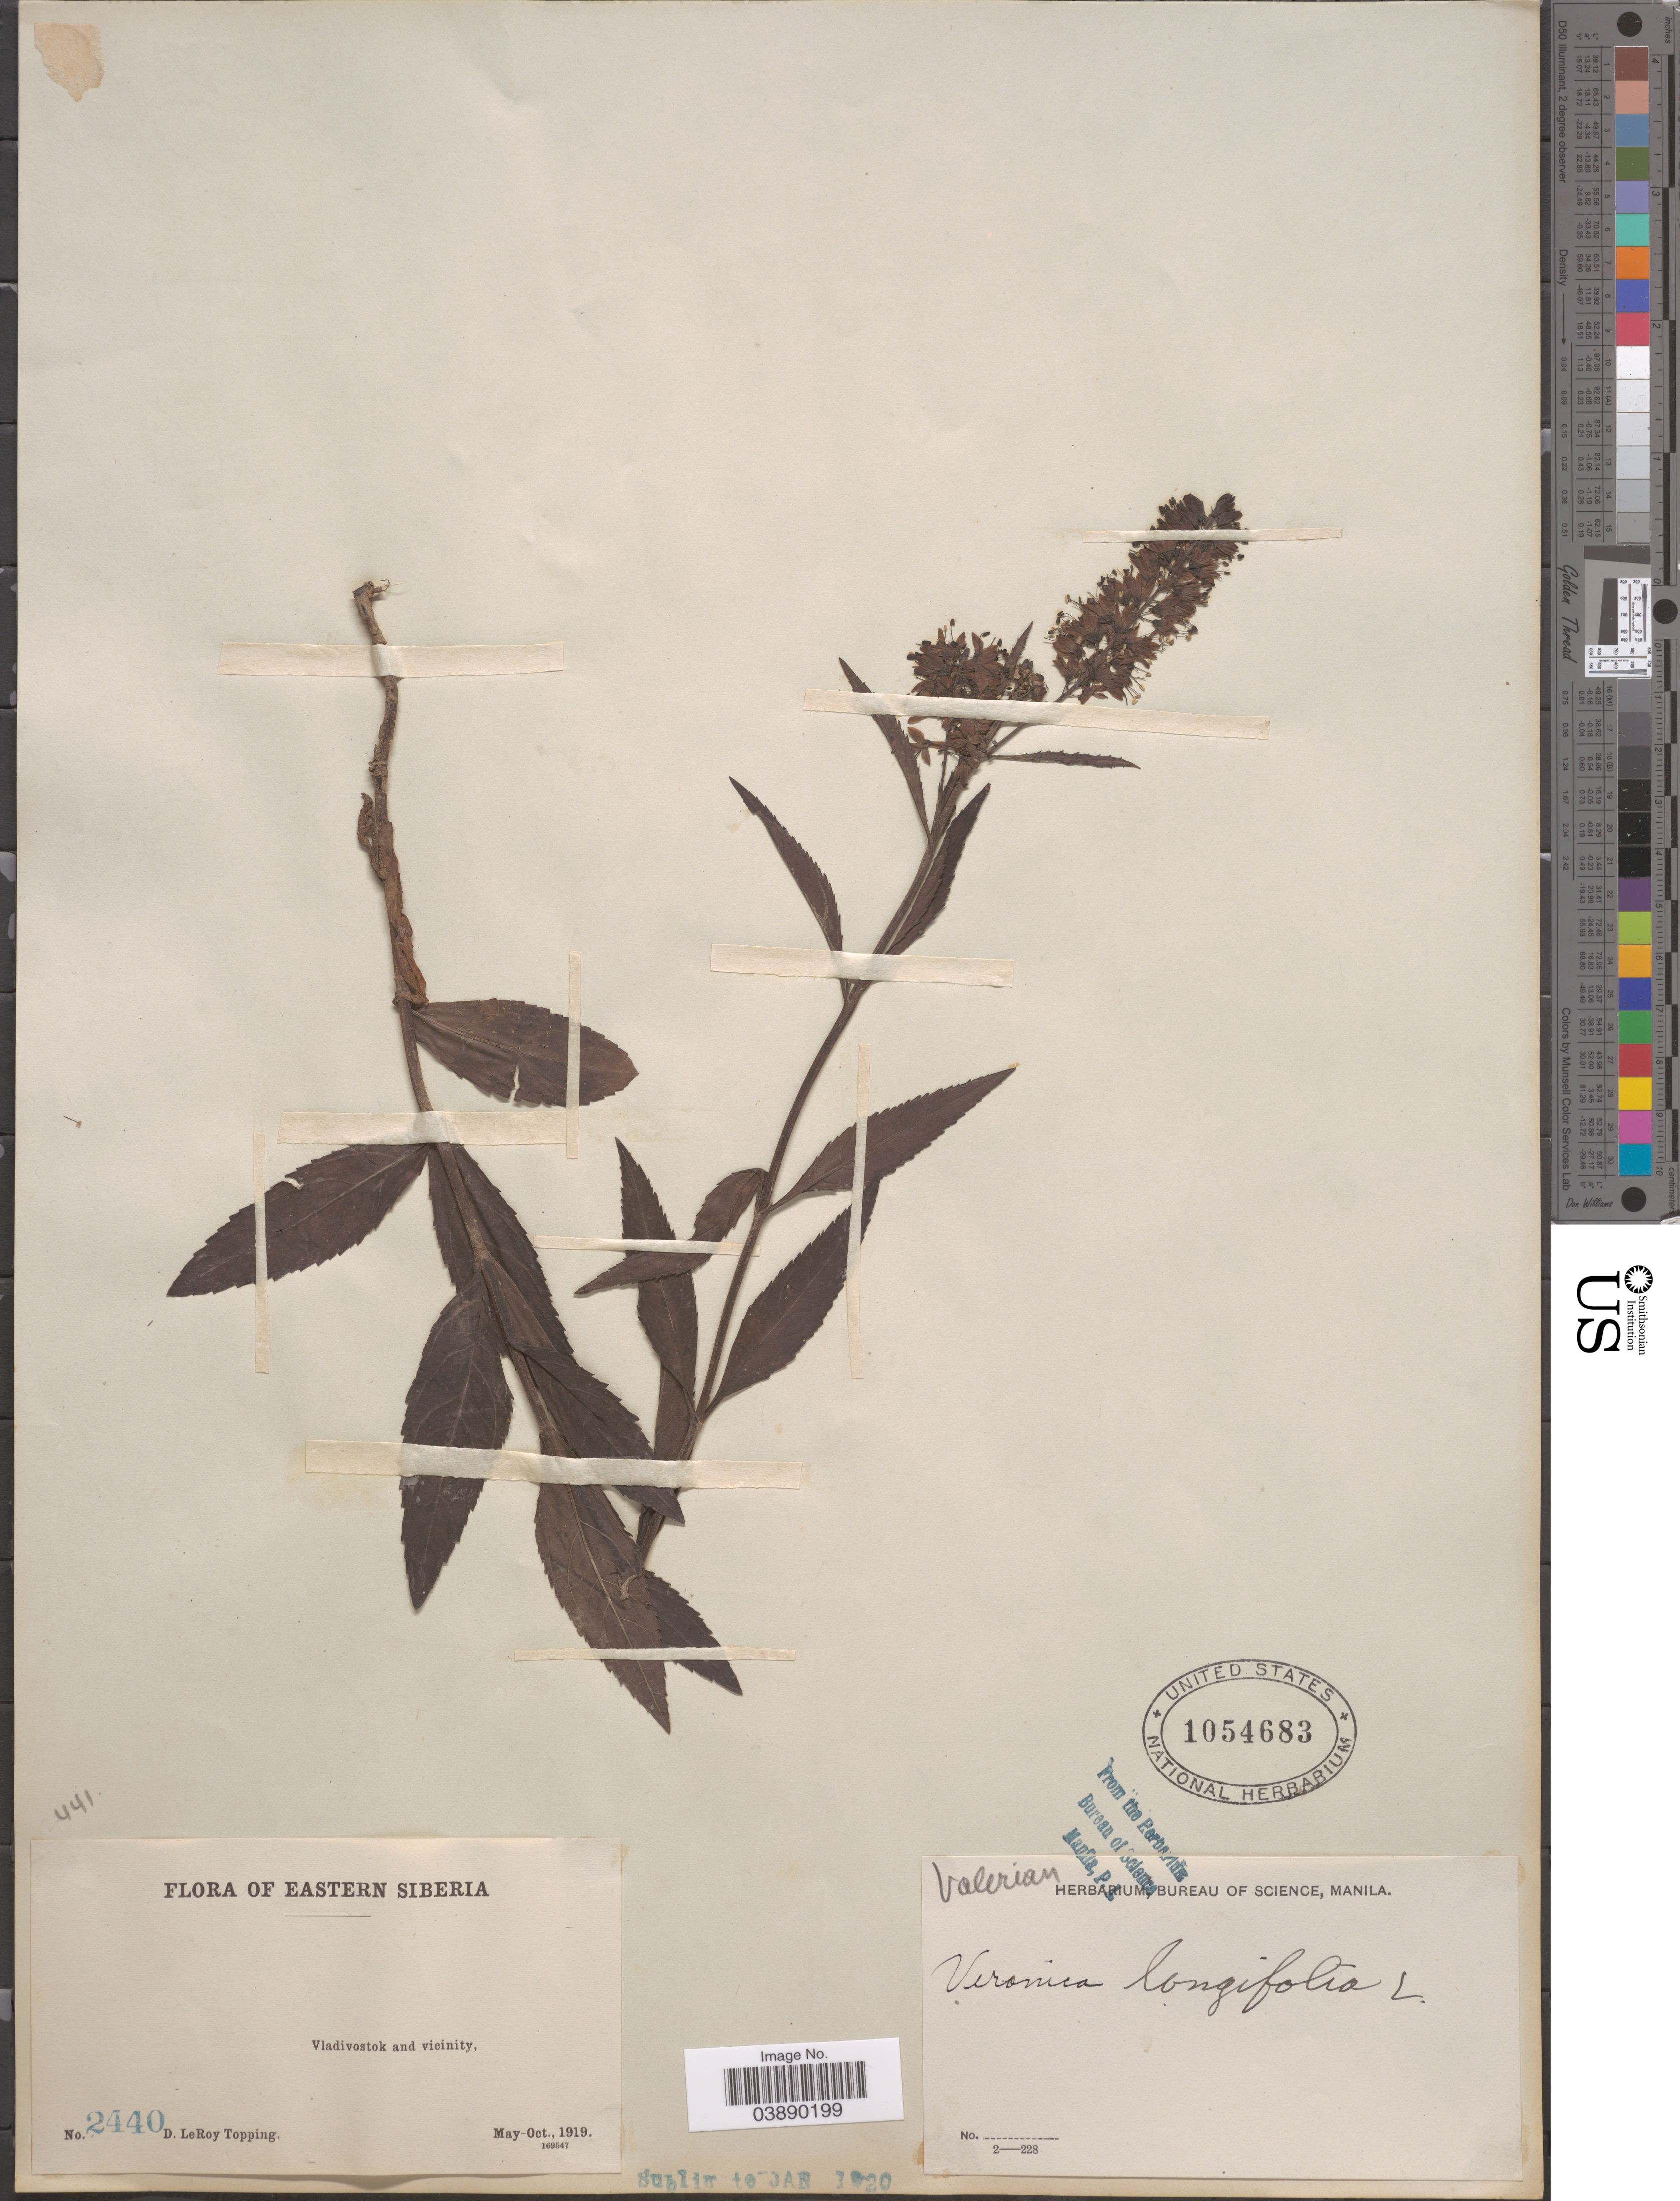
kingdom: Plantae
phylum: Tracheophyta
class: Magnoliopsida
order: Lamiales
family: Plantaginaceae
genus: Veronica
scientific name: Veronica longifolia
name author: L.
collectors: D. L. Topping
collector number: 2440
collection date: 1919-05/1919-10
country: Russian Federation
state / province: Primorsky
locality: Eastern Siberia. Vladivostok and vicinity.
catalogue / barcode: US 1054683